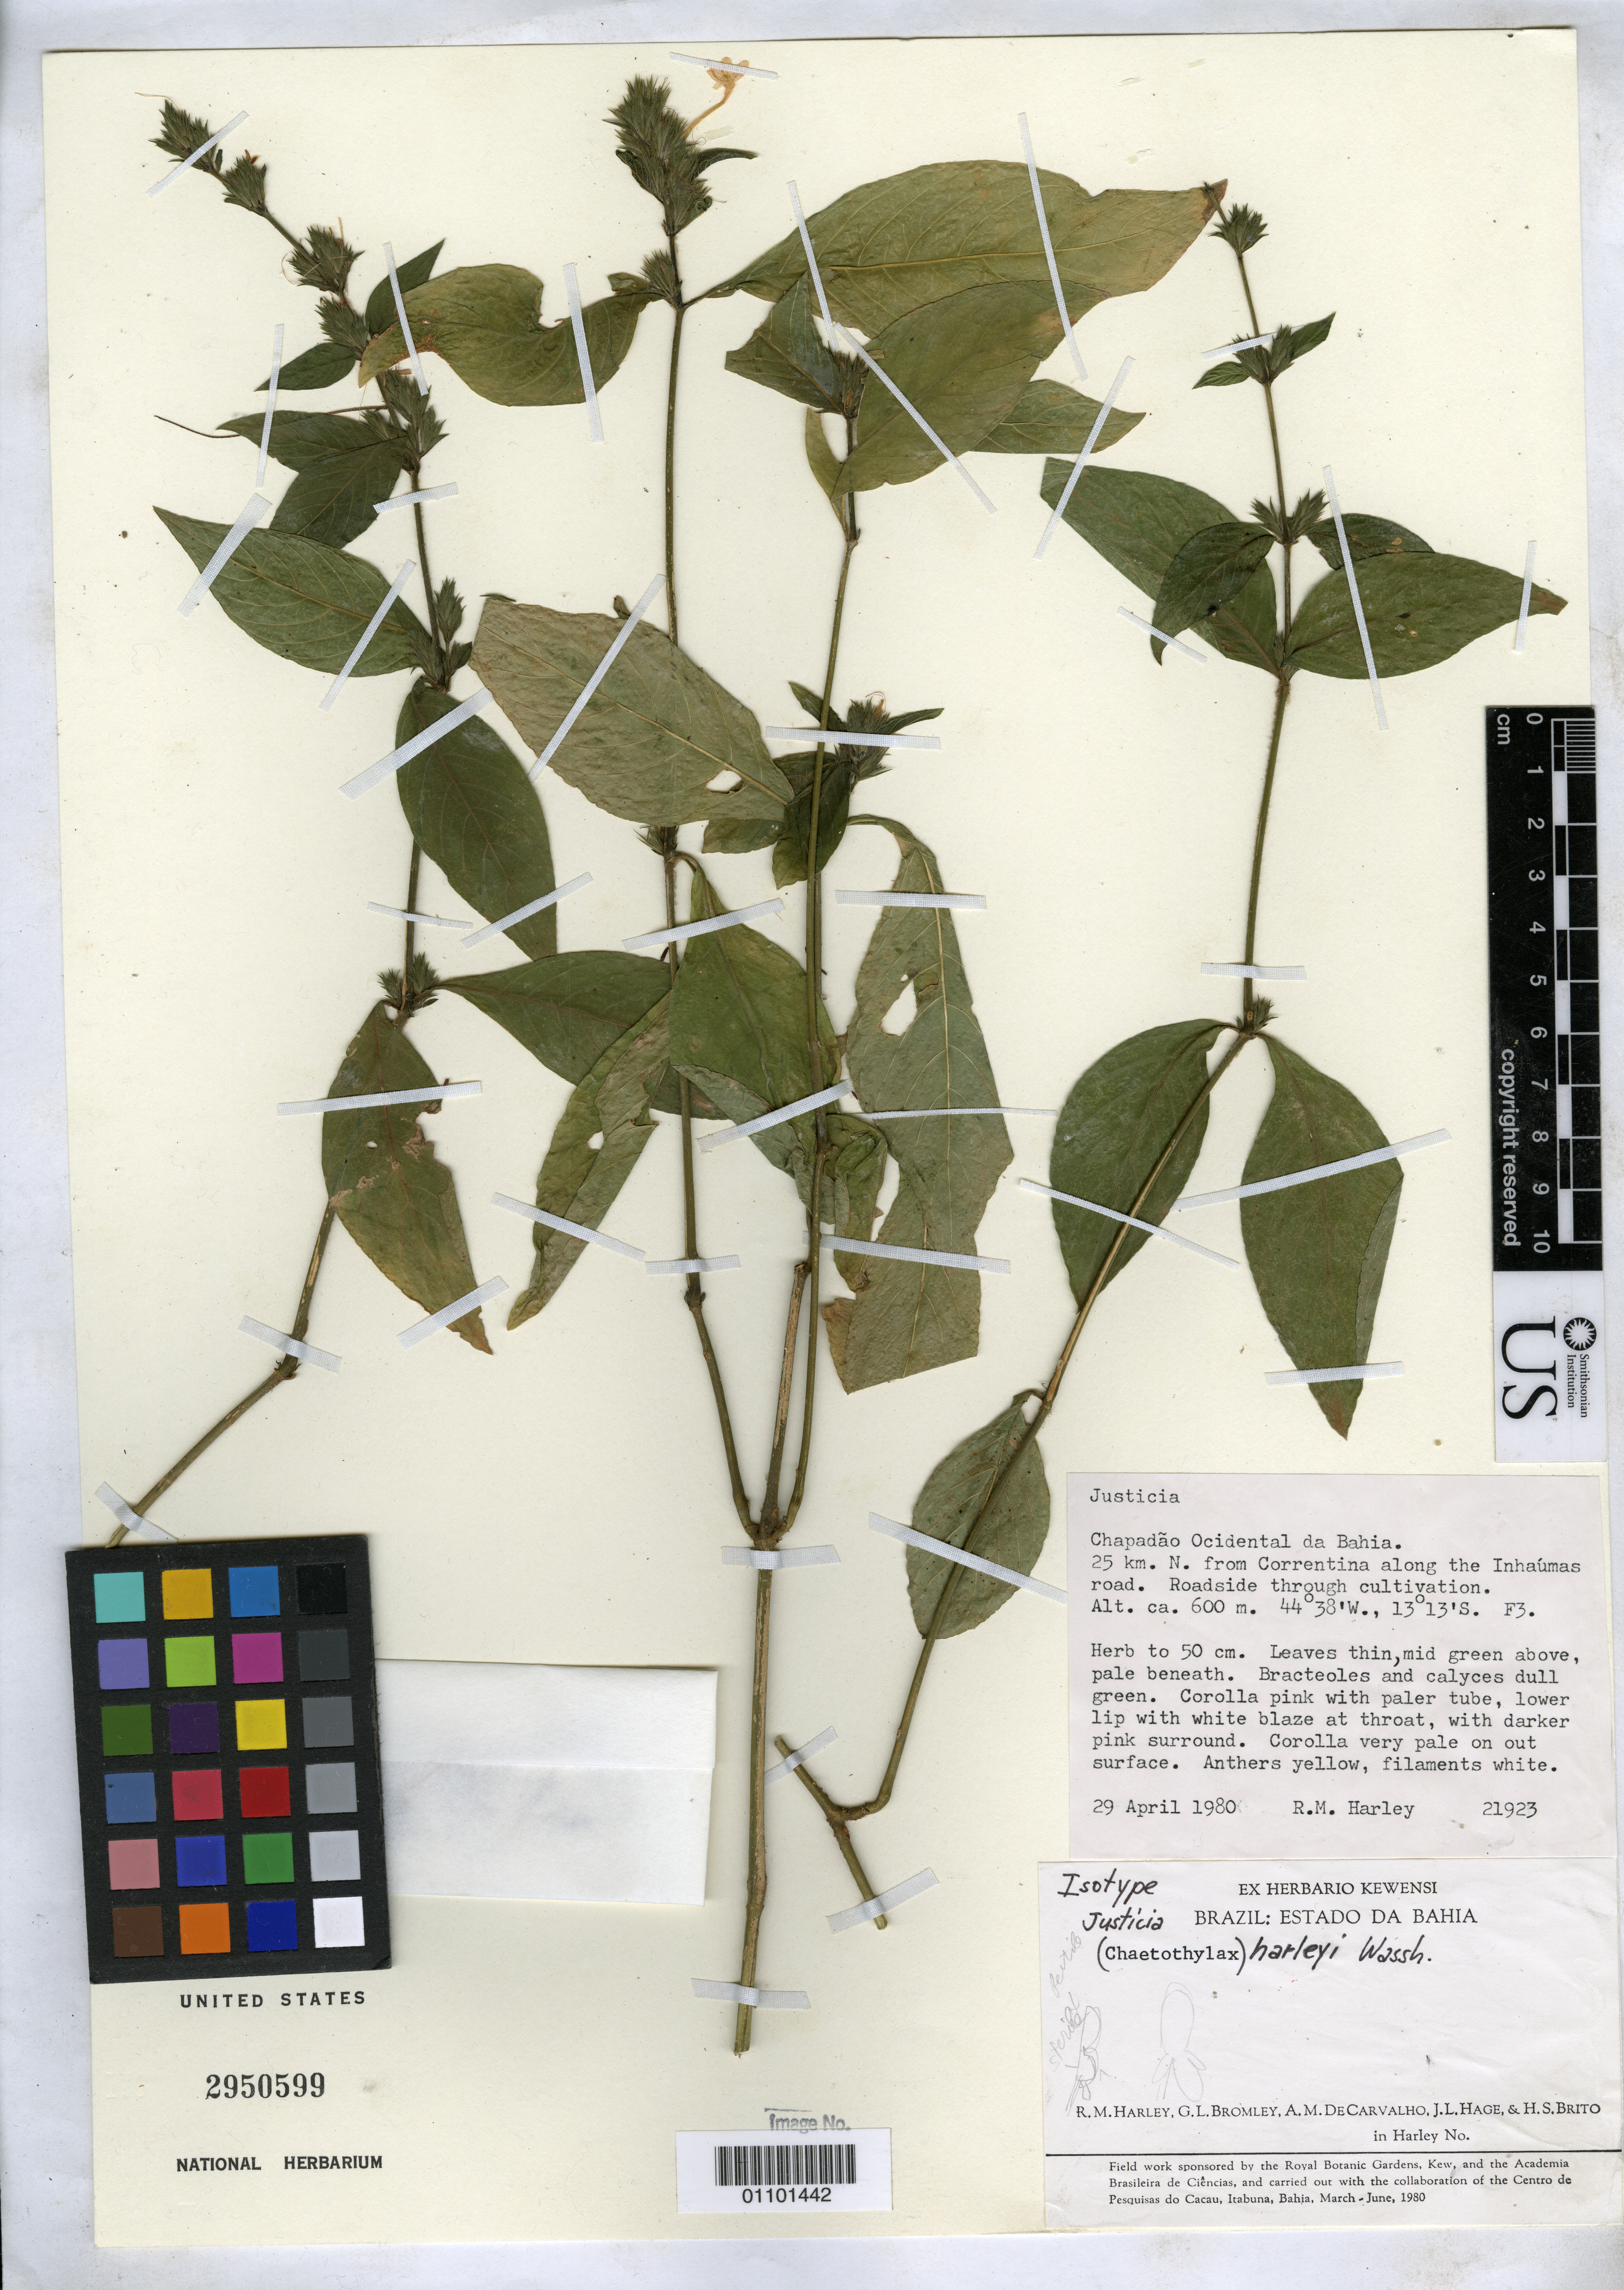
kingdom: Plantae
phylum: Tracheophyta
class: Magnoliopsida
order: Lamiales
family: Acanthaceae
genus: Justicia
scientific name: Justicia harleyi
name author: Wassh.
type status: Isotype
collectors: R. M. Harley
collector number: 21923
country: Brazil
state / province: Bahia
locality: Chapadao Ocidental da Bahia, 25 km. N. from Correntina, along the Inhumas road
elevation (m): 600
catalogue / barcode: US 2950599